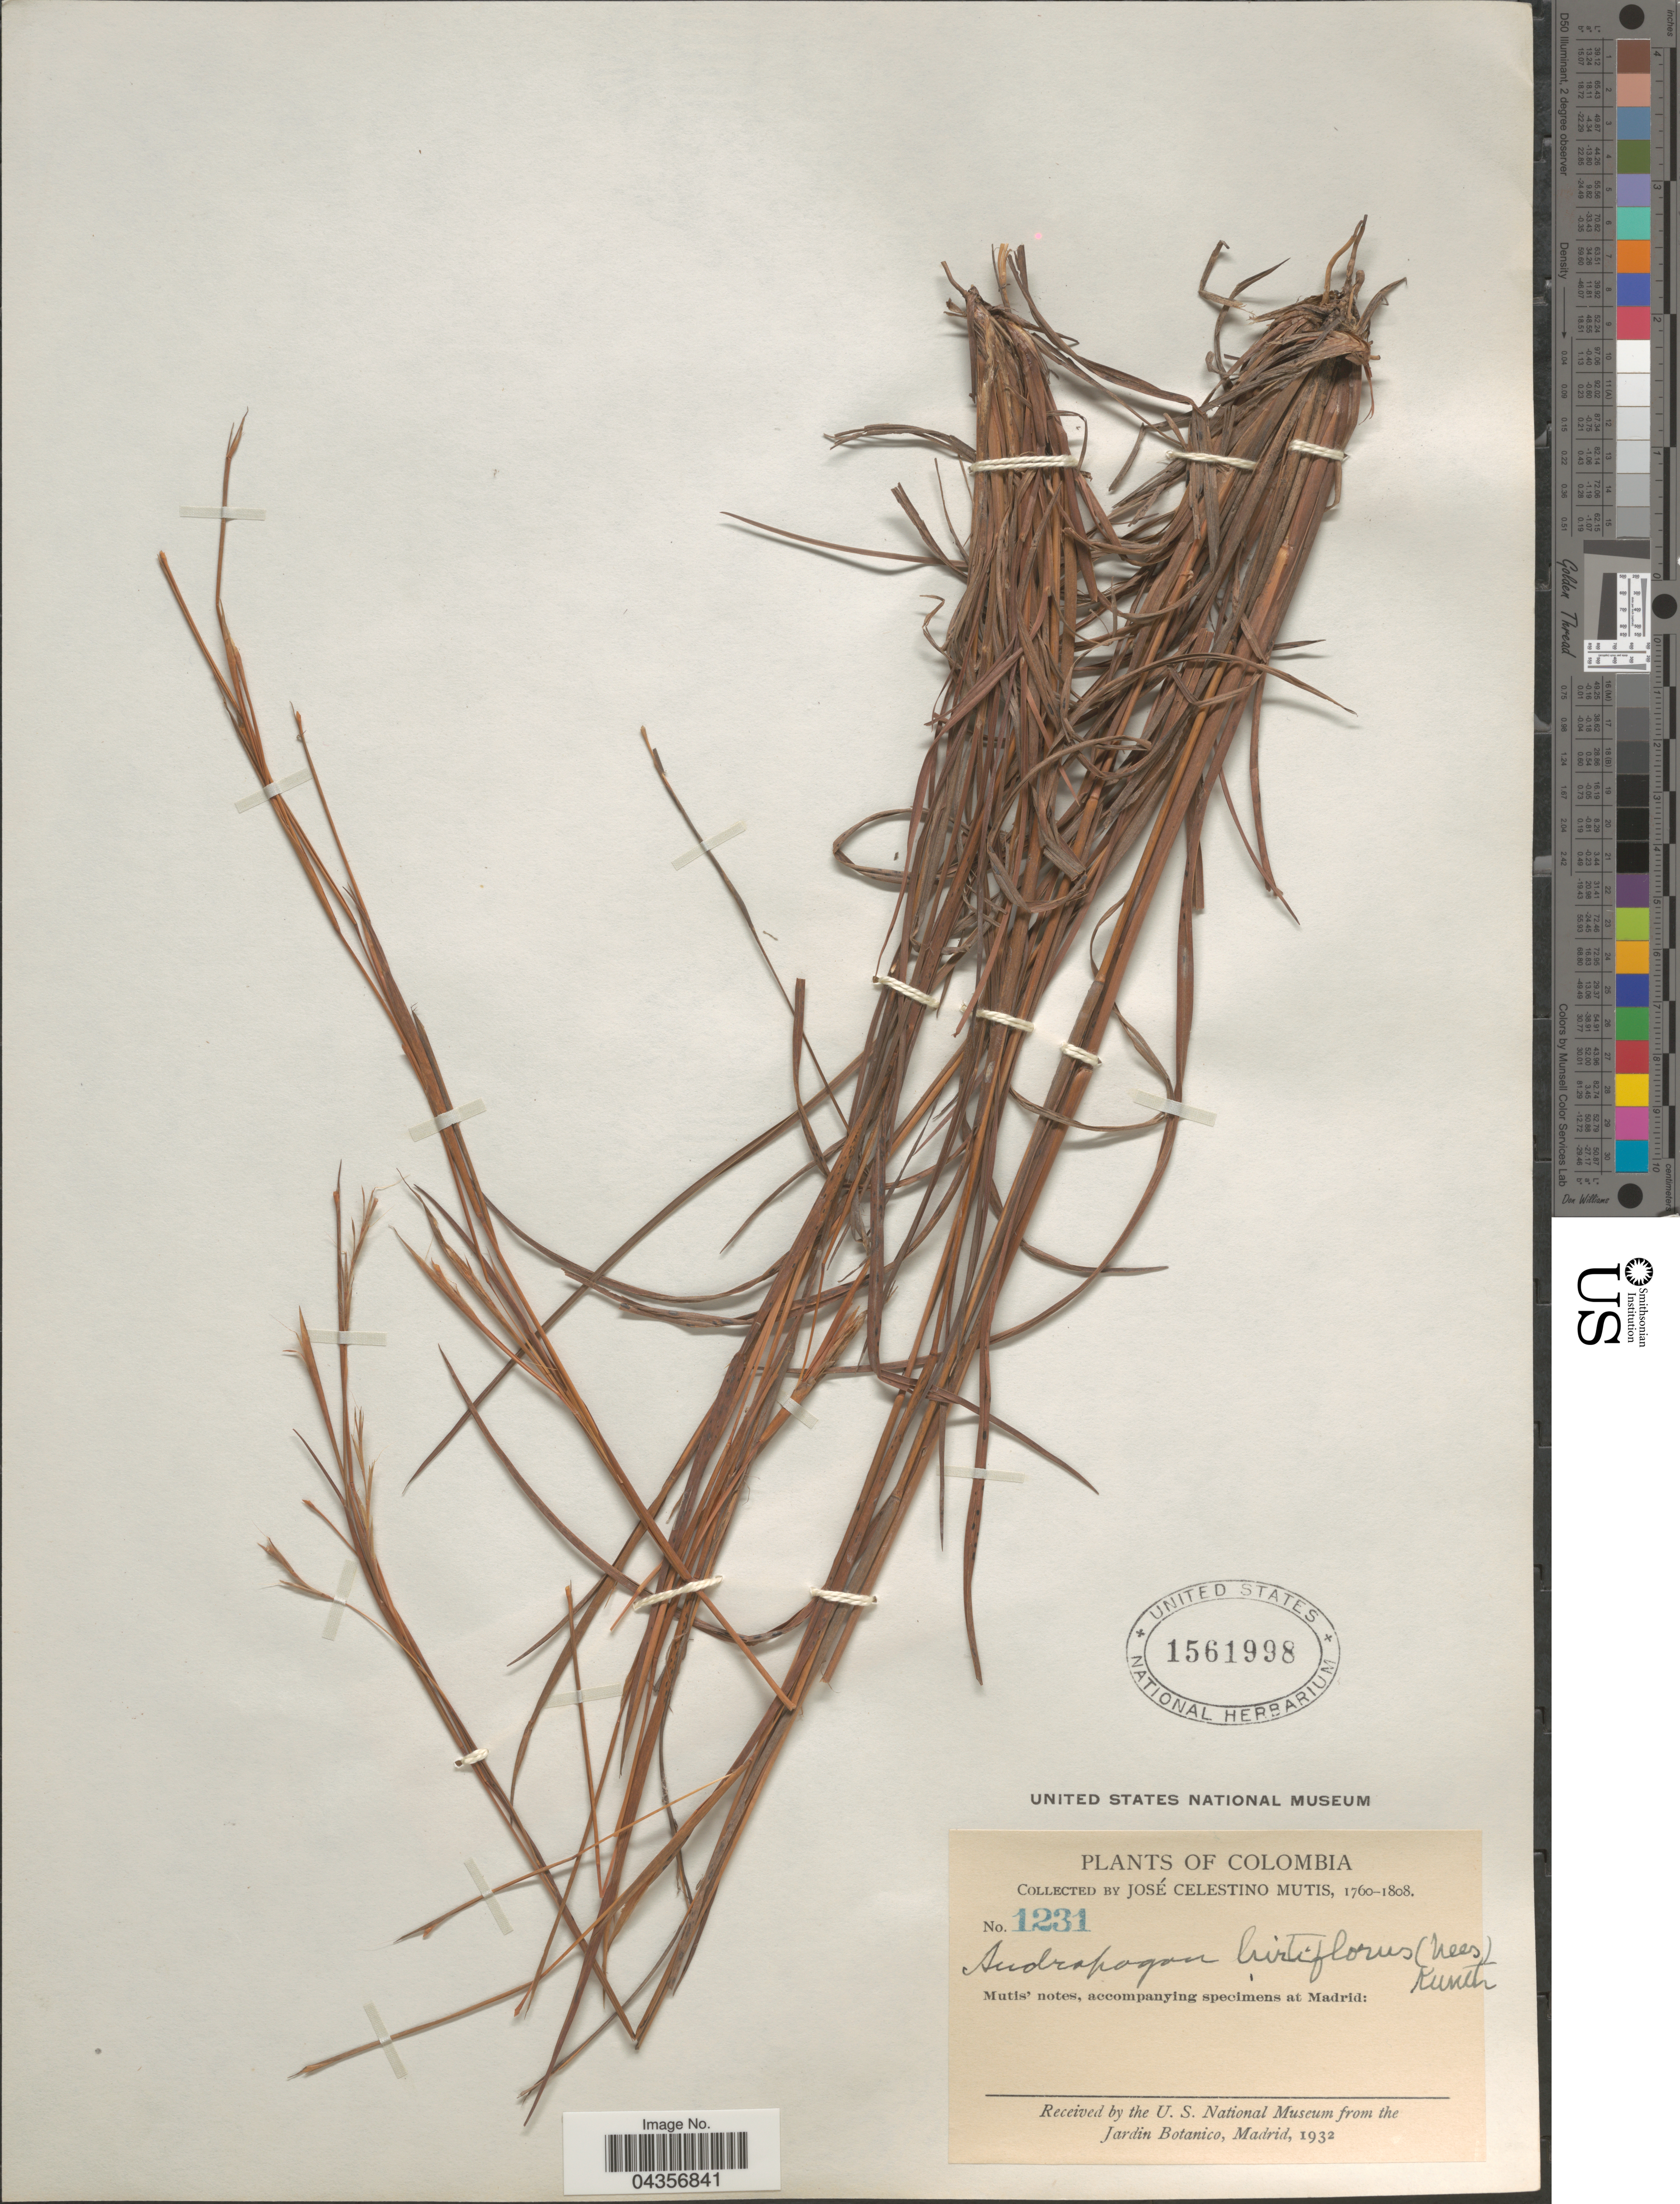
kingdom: Plantae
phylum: Tracheophyta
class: Liliopsida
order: Poales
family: Poaceae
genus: Schizachyrium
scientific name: Schizachyrium sanguineum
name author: (Retz.) Alston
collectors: J. C. B. Mutis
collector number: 1231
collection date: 1760/1808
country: Colombia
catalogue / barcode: US 1561998